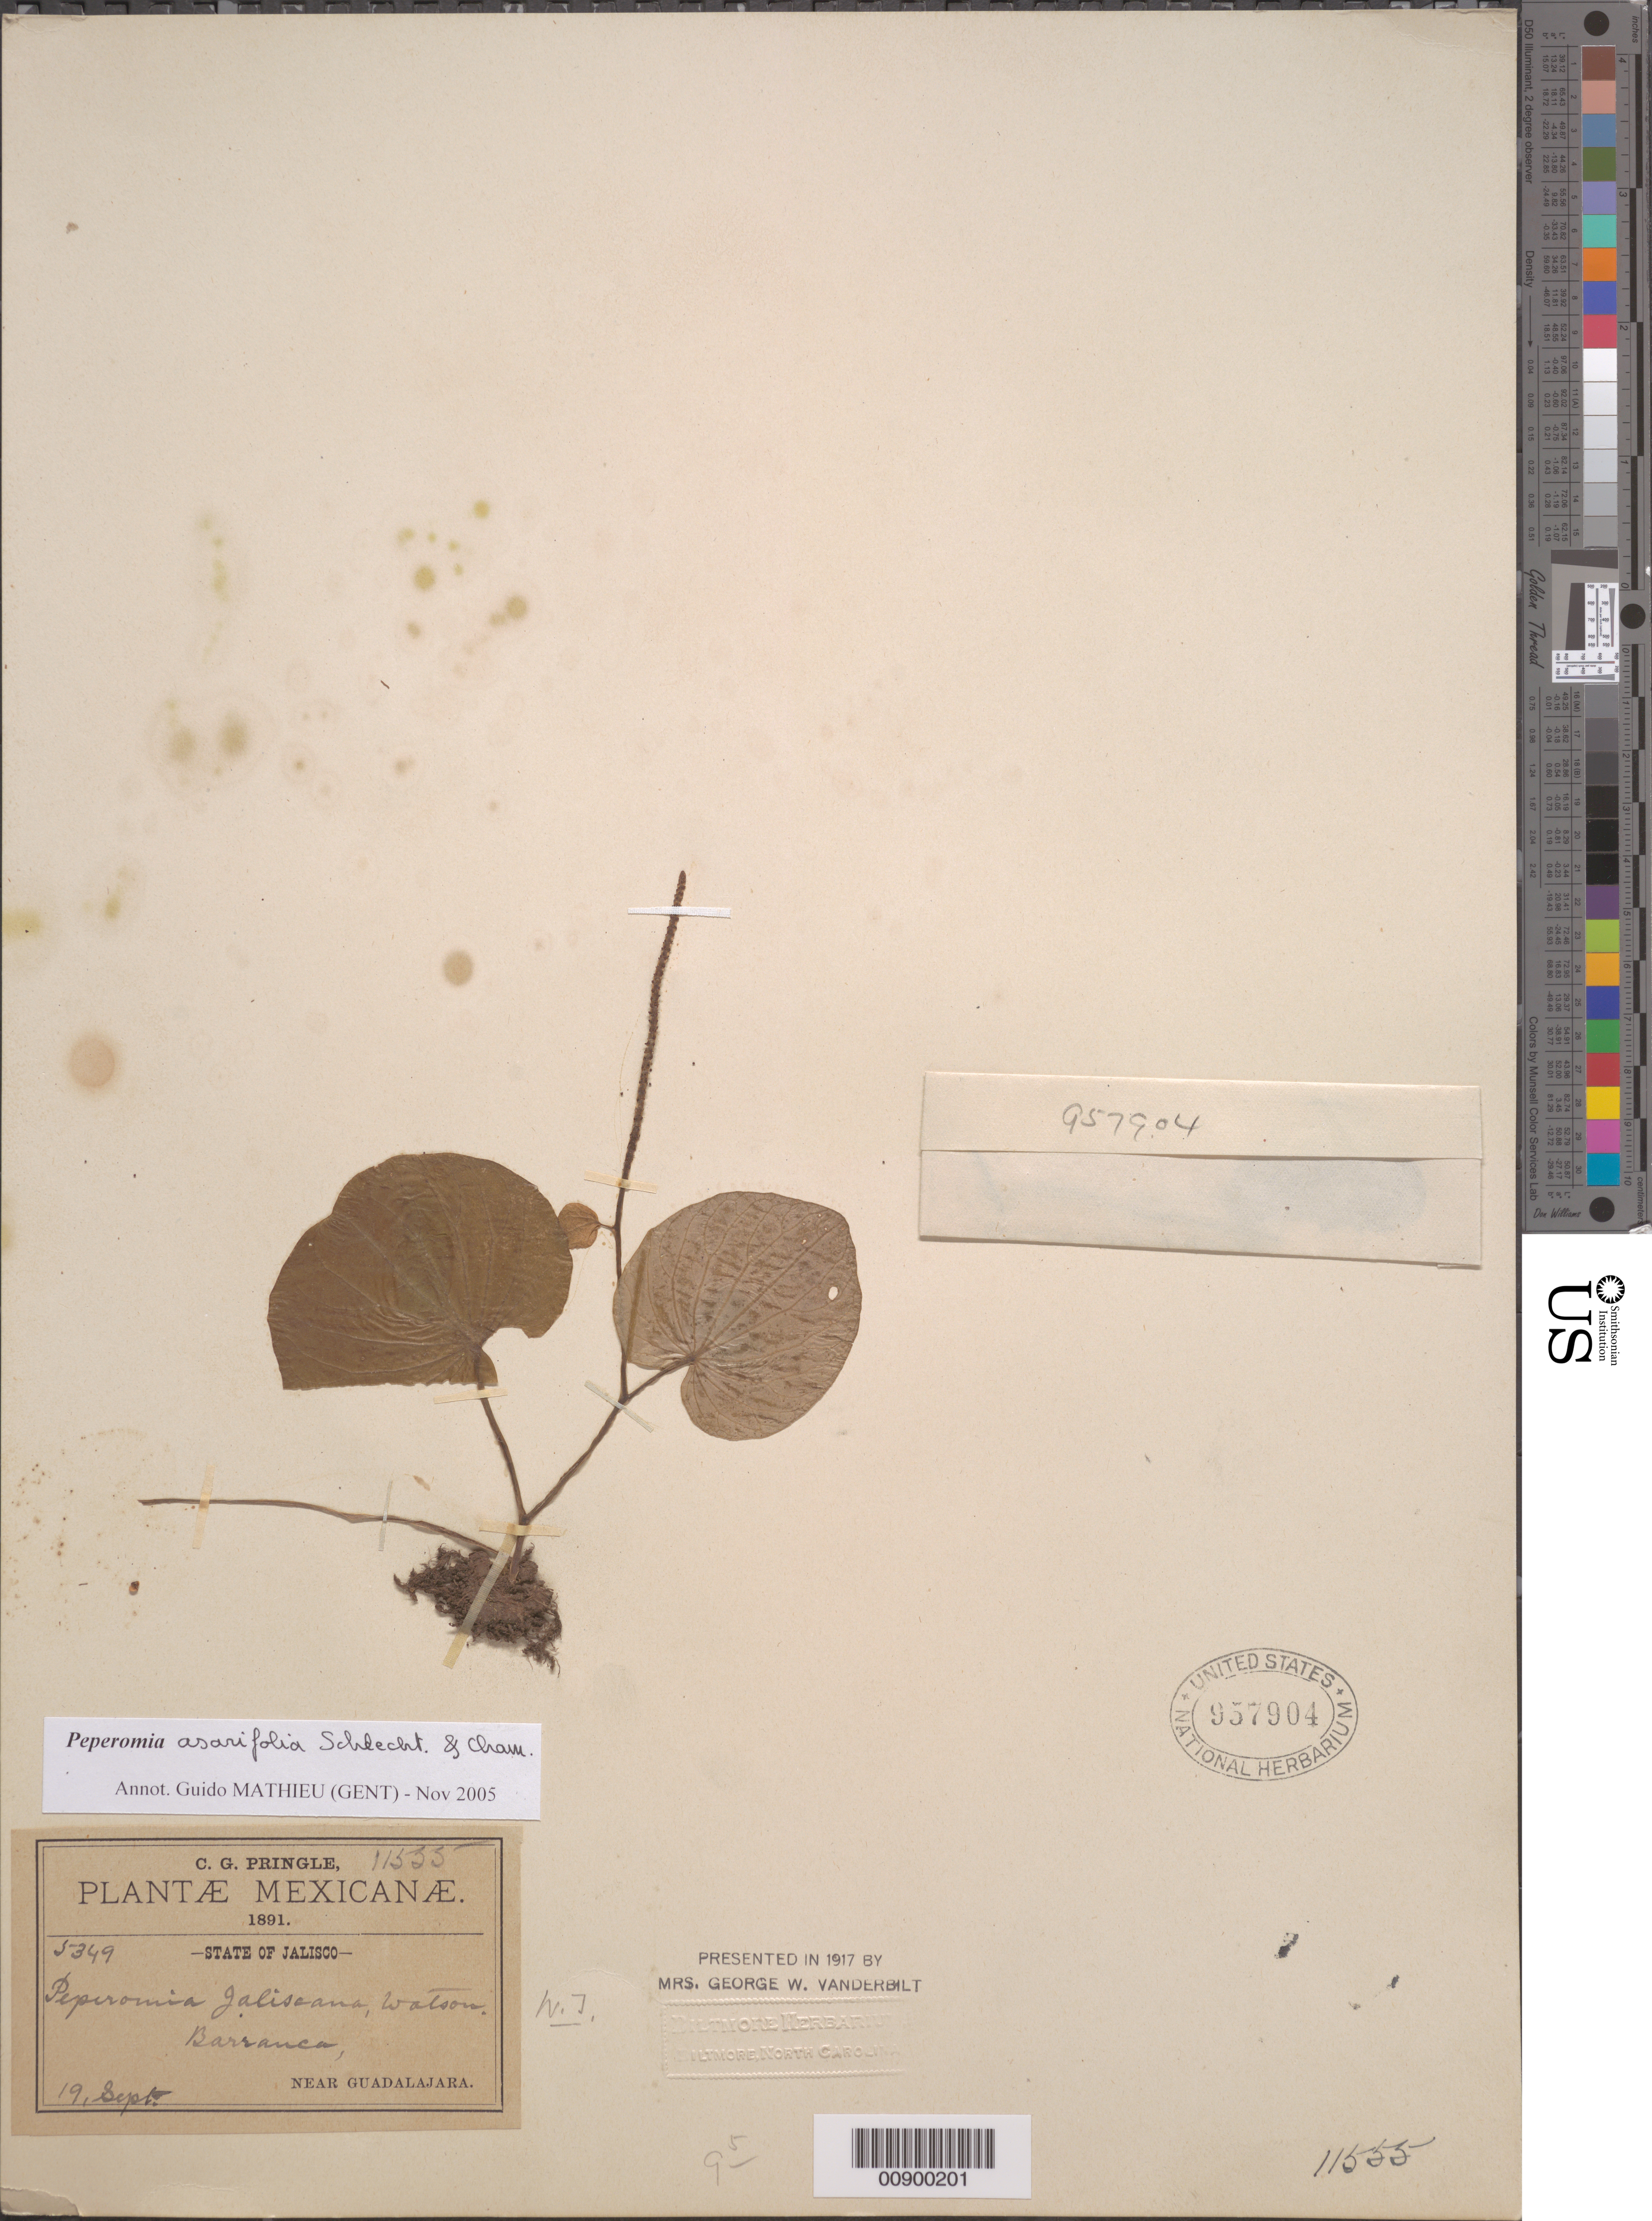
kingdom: Plantae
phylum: Tracheophyta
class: Magnoliopsida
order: Piperales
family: Piperaceae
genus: Peperomia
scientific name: Peperomia asarifolia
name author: Schltdl. & Cham.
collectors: C. G. Pringle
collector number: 5349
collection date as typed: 19 Sep 1891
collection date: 1891-09-19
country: Mexico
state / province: Jalisco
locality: Barranca near Guadalajara, State of Jalisco.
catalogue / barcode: US 957904